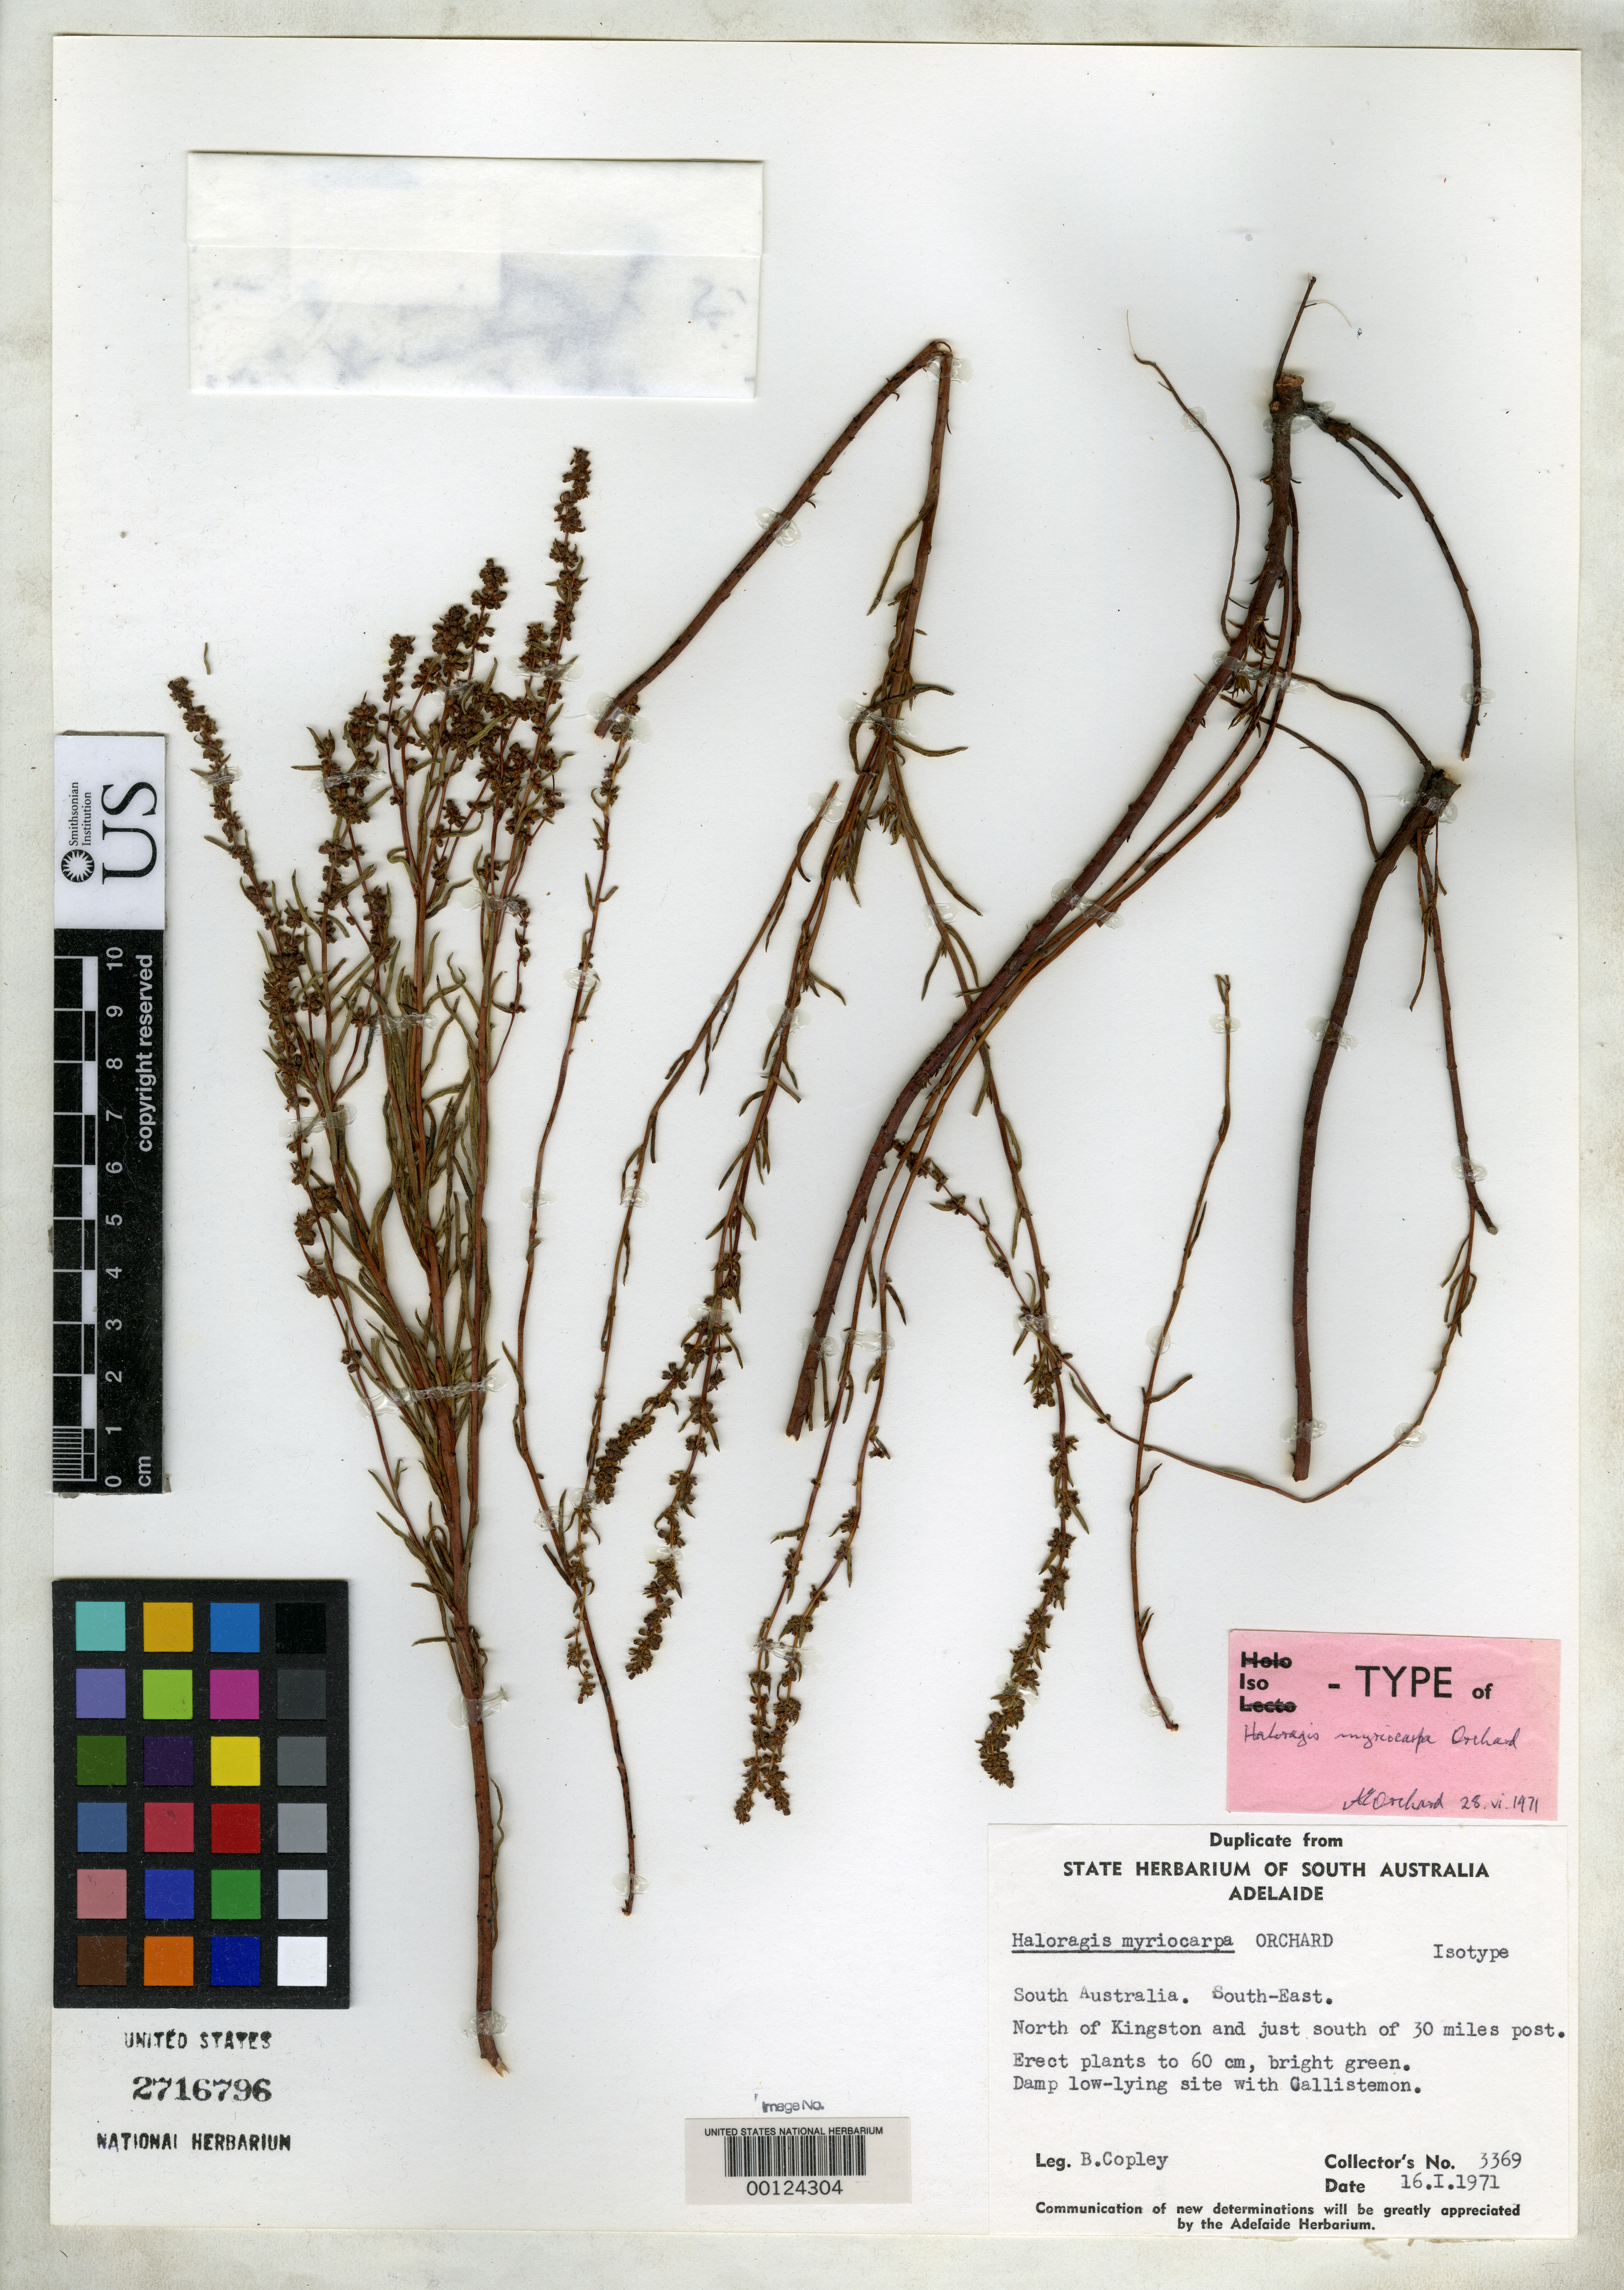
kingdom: Plantae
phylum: Tracheophyta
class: Magnoliopsida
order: Saxifragales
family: Haloragaceae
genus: Haloragis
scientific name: Haloragis myriocarpa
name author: Orchard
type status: Isotype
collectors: B. Copley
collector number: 3369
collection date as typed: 16 Jan 1971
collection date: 1971-01-16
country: Australia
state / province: South Australia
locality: SE, N of Kingston and just S of 30 miles post.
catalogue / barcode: US 2716796